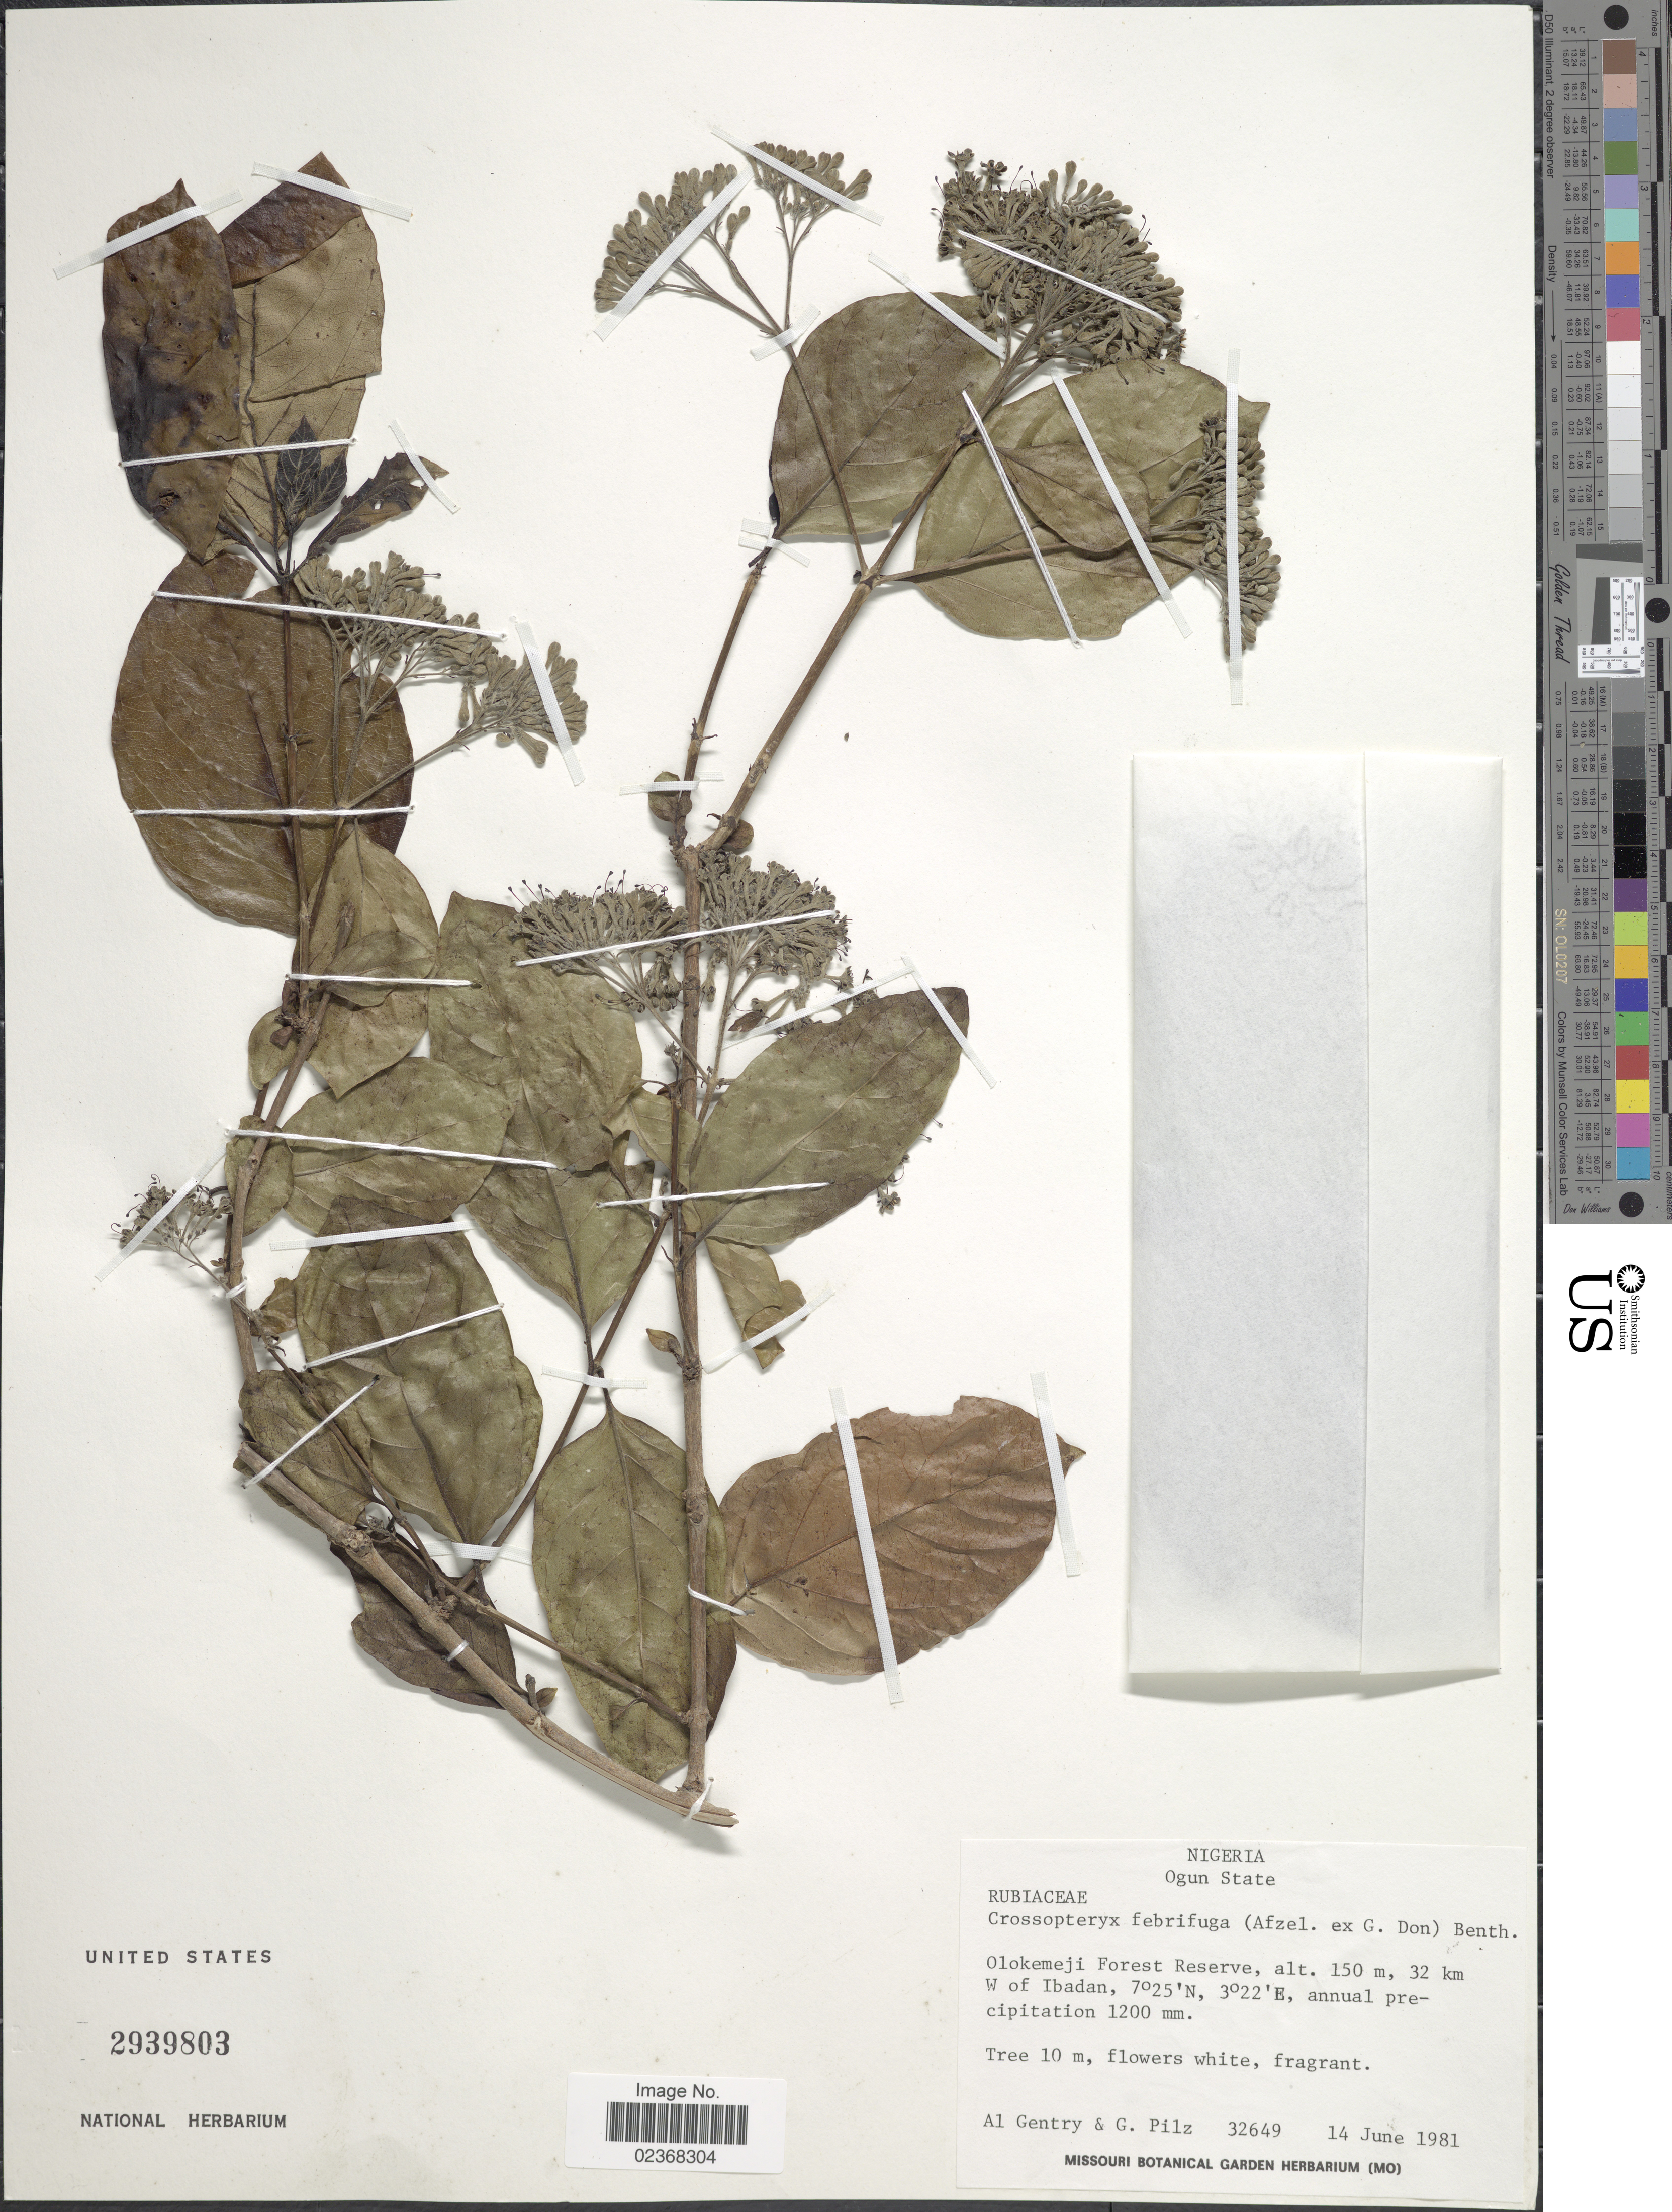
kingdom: Plantae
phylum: Tracheophyta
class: Magnoliopsida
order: Gentianales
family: Rubiaceae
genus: Crossopteryx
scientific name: Crossopteryx febrifuga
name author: (Afzel. ex G. Don) Benth.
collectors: A. H. Gentry & G. E. Pilz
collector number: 32649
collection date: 1981-06-14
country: Nigeria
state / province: Ogun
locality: Nigeria, Ogun State, Olokemeji Forest Reserve, 32 km W of Ibadan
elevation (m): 150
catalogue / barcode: US 2939803